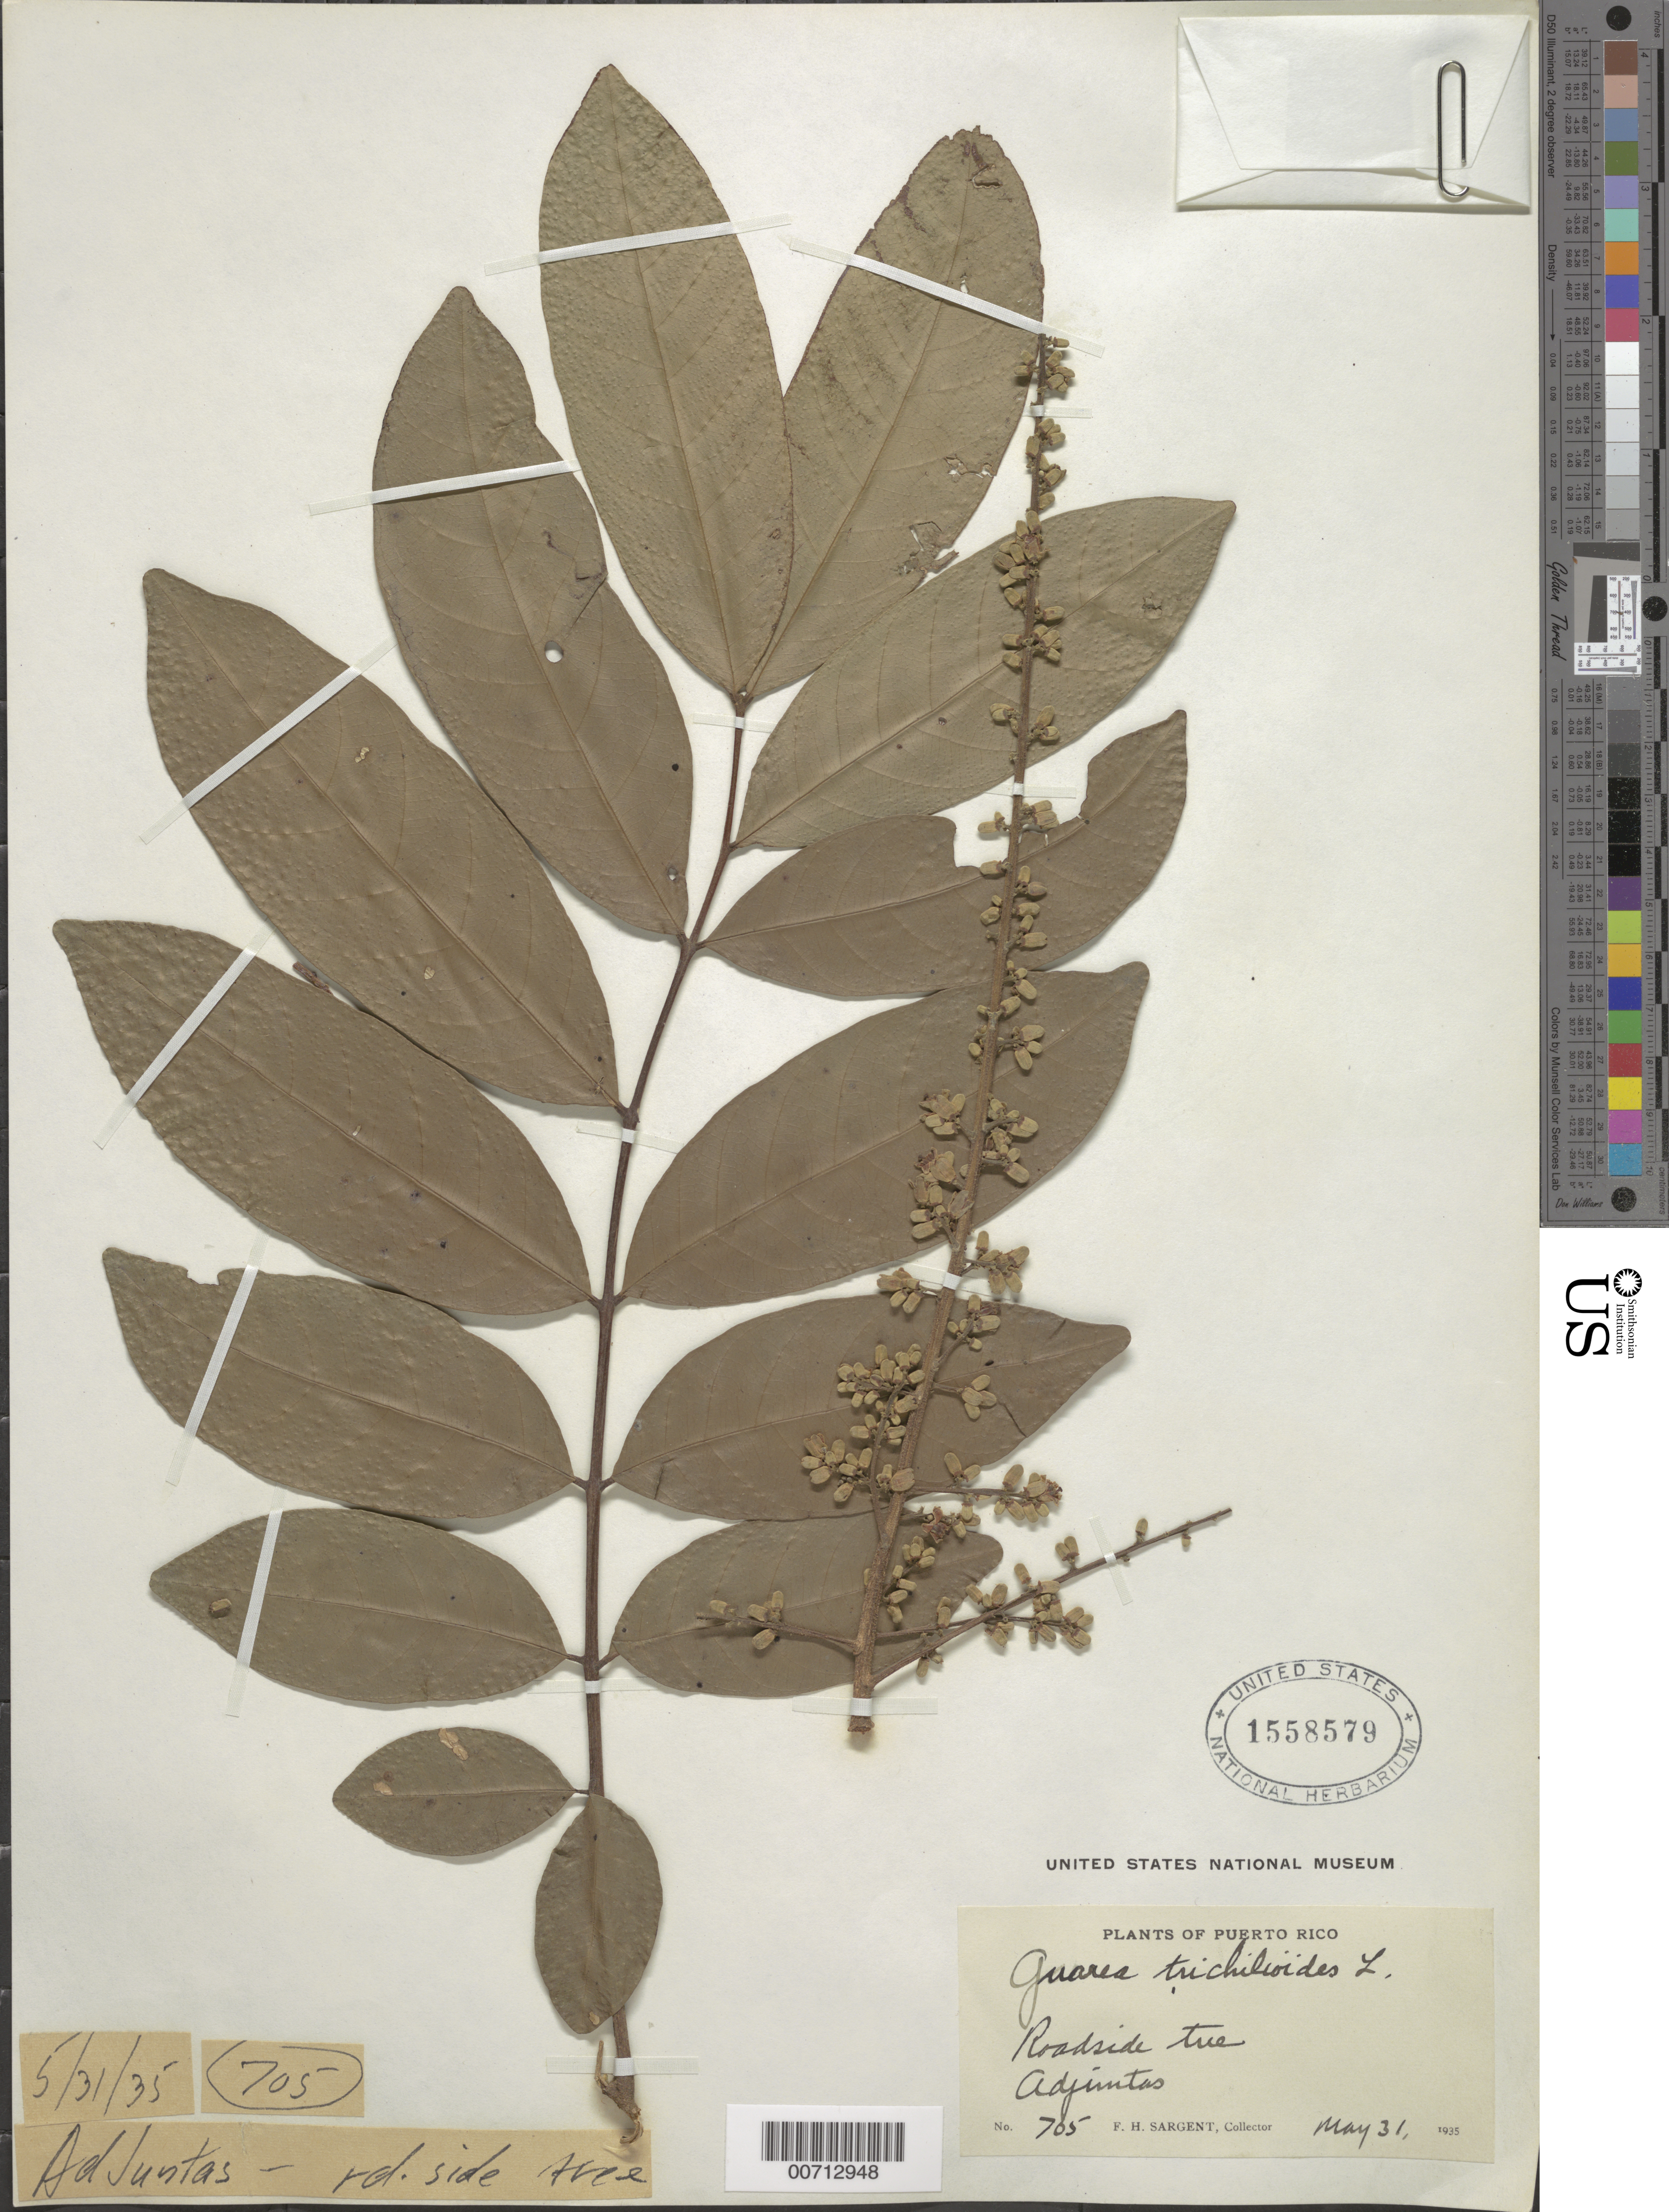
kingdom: Plantae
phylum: Tracheophyta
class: Magnoliopsida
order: Sapindales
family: Meliaceae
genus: Guarea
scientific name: Guarea trichilioides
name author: L.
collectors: F. H. Sargent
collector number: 705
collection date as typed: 31 May 1935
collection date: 1935-05-31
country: Puerto Rico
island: Greater Antilles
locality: Adjuntas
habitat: Roadside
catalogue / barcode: US 1558579